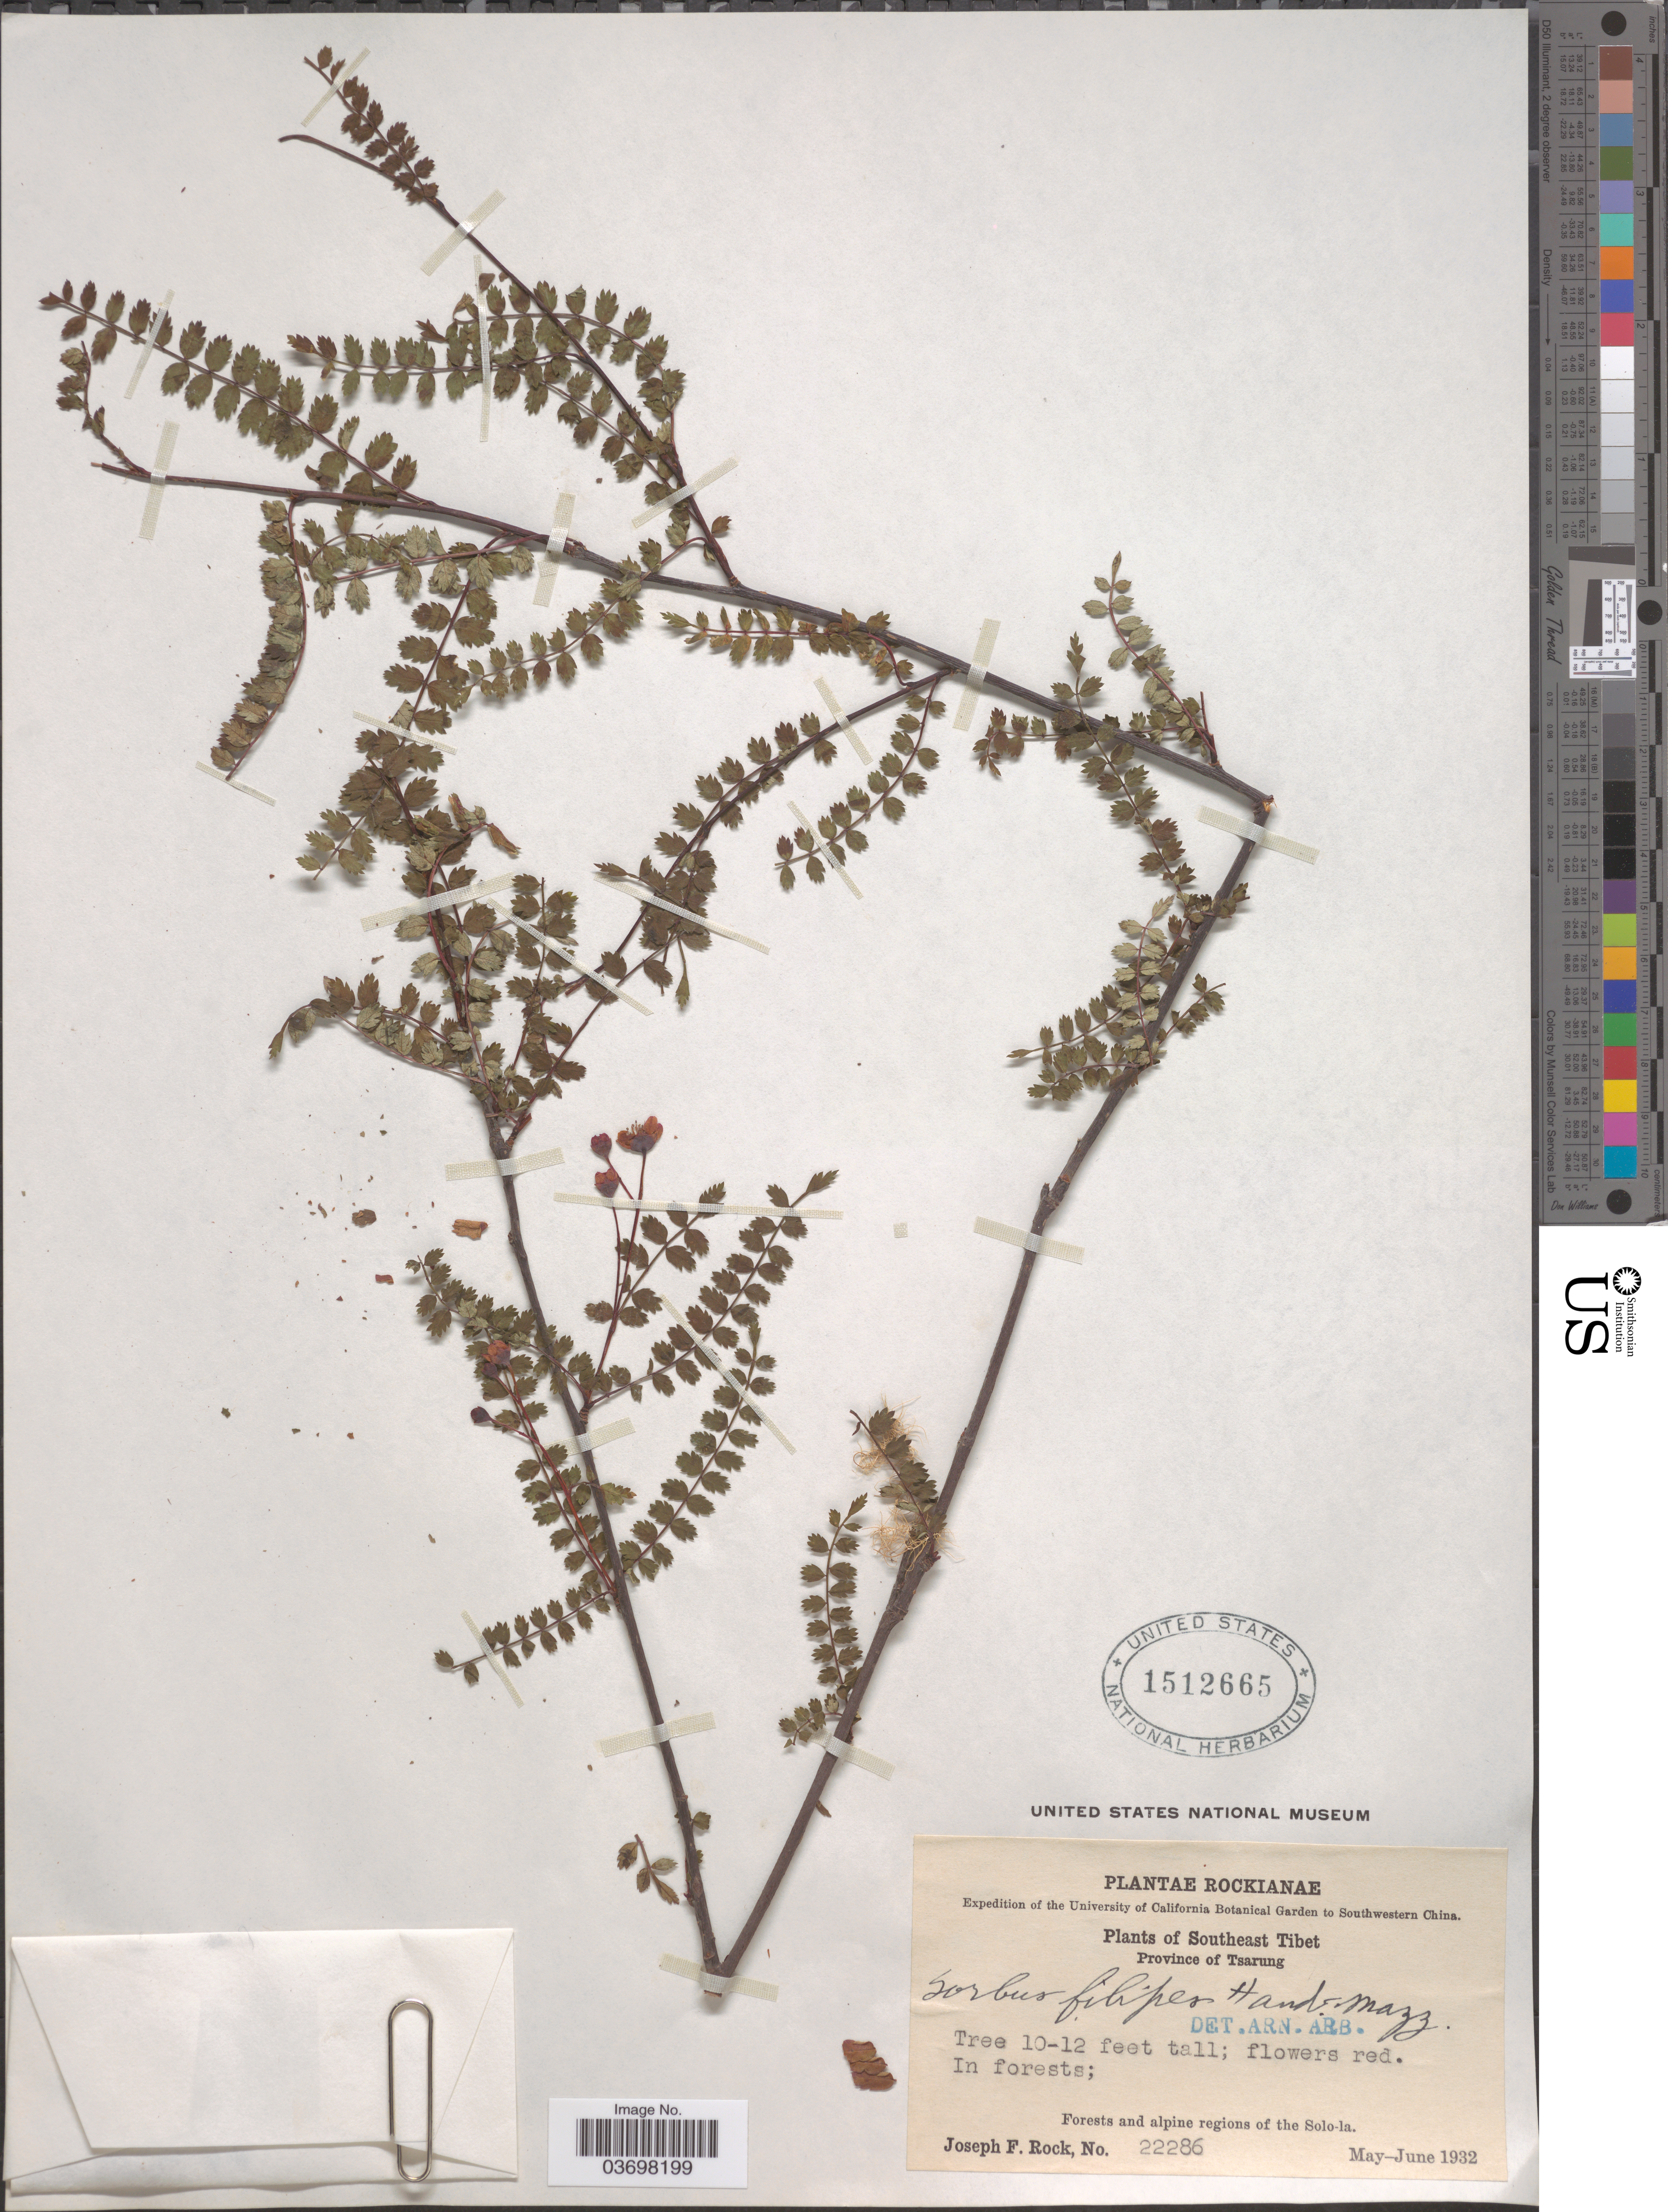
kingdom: Plantae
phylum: Tracheophyta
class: Magnoliopsida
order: Rosales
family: Rosaceae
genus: Sorbus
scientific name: Sorbus filipes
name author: Hand.-Mazz.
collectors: J. F. Rock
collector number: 22286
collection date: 1932-05/1932-06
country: China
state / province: Xizang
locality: Southwestern China. Southeast Tibet. Province of Tsarung. Forests and alpine regions of the Solo-la.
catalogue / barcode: US 1512665